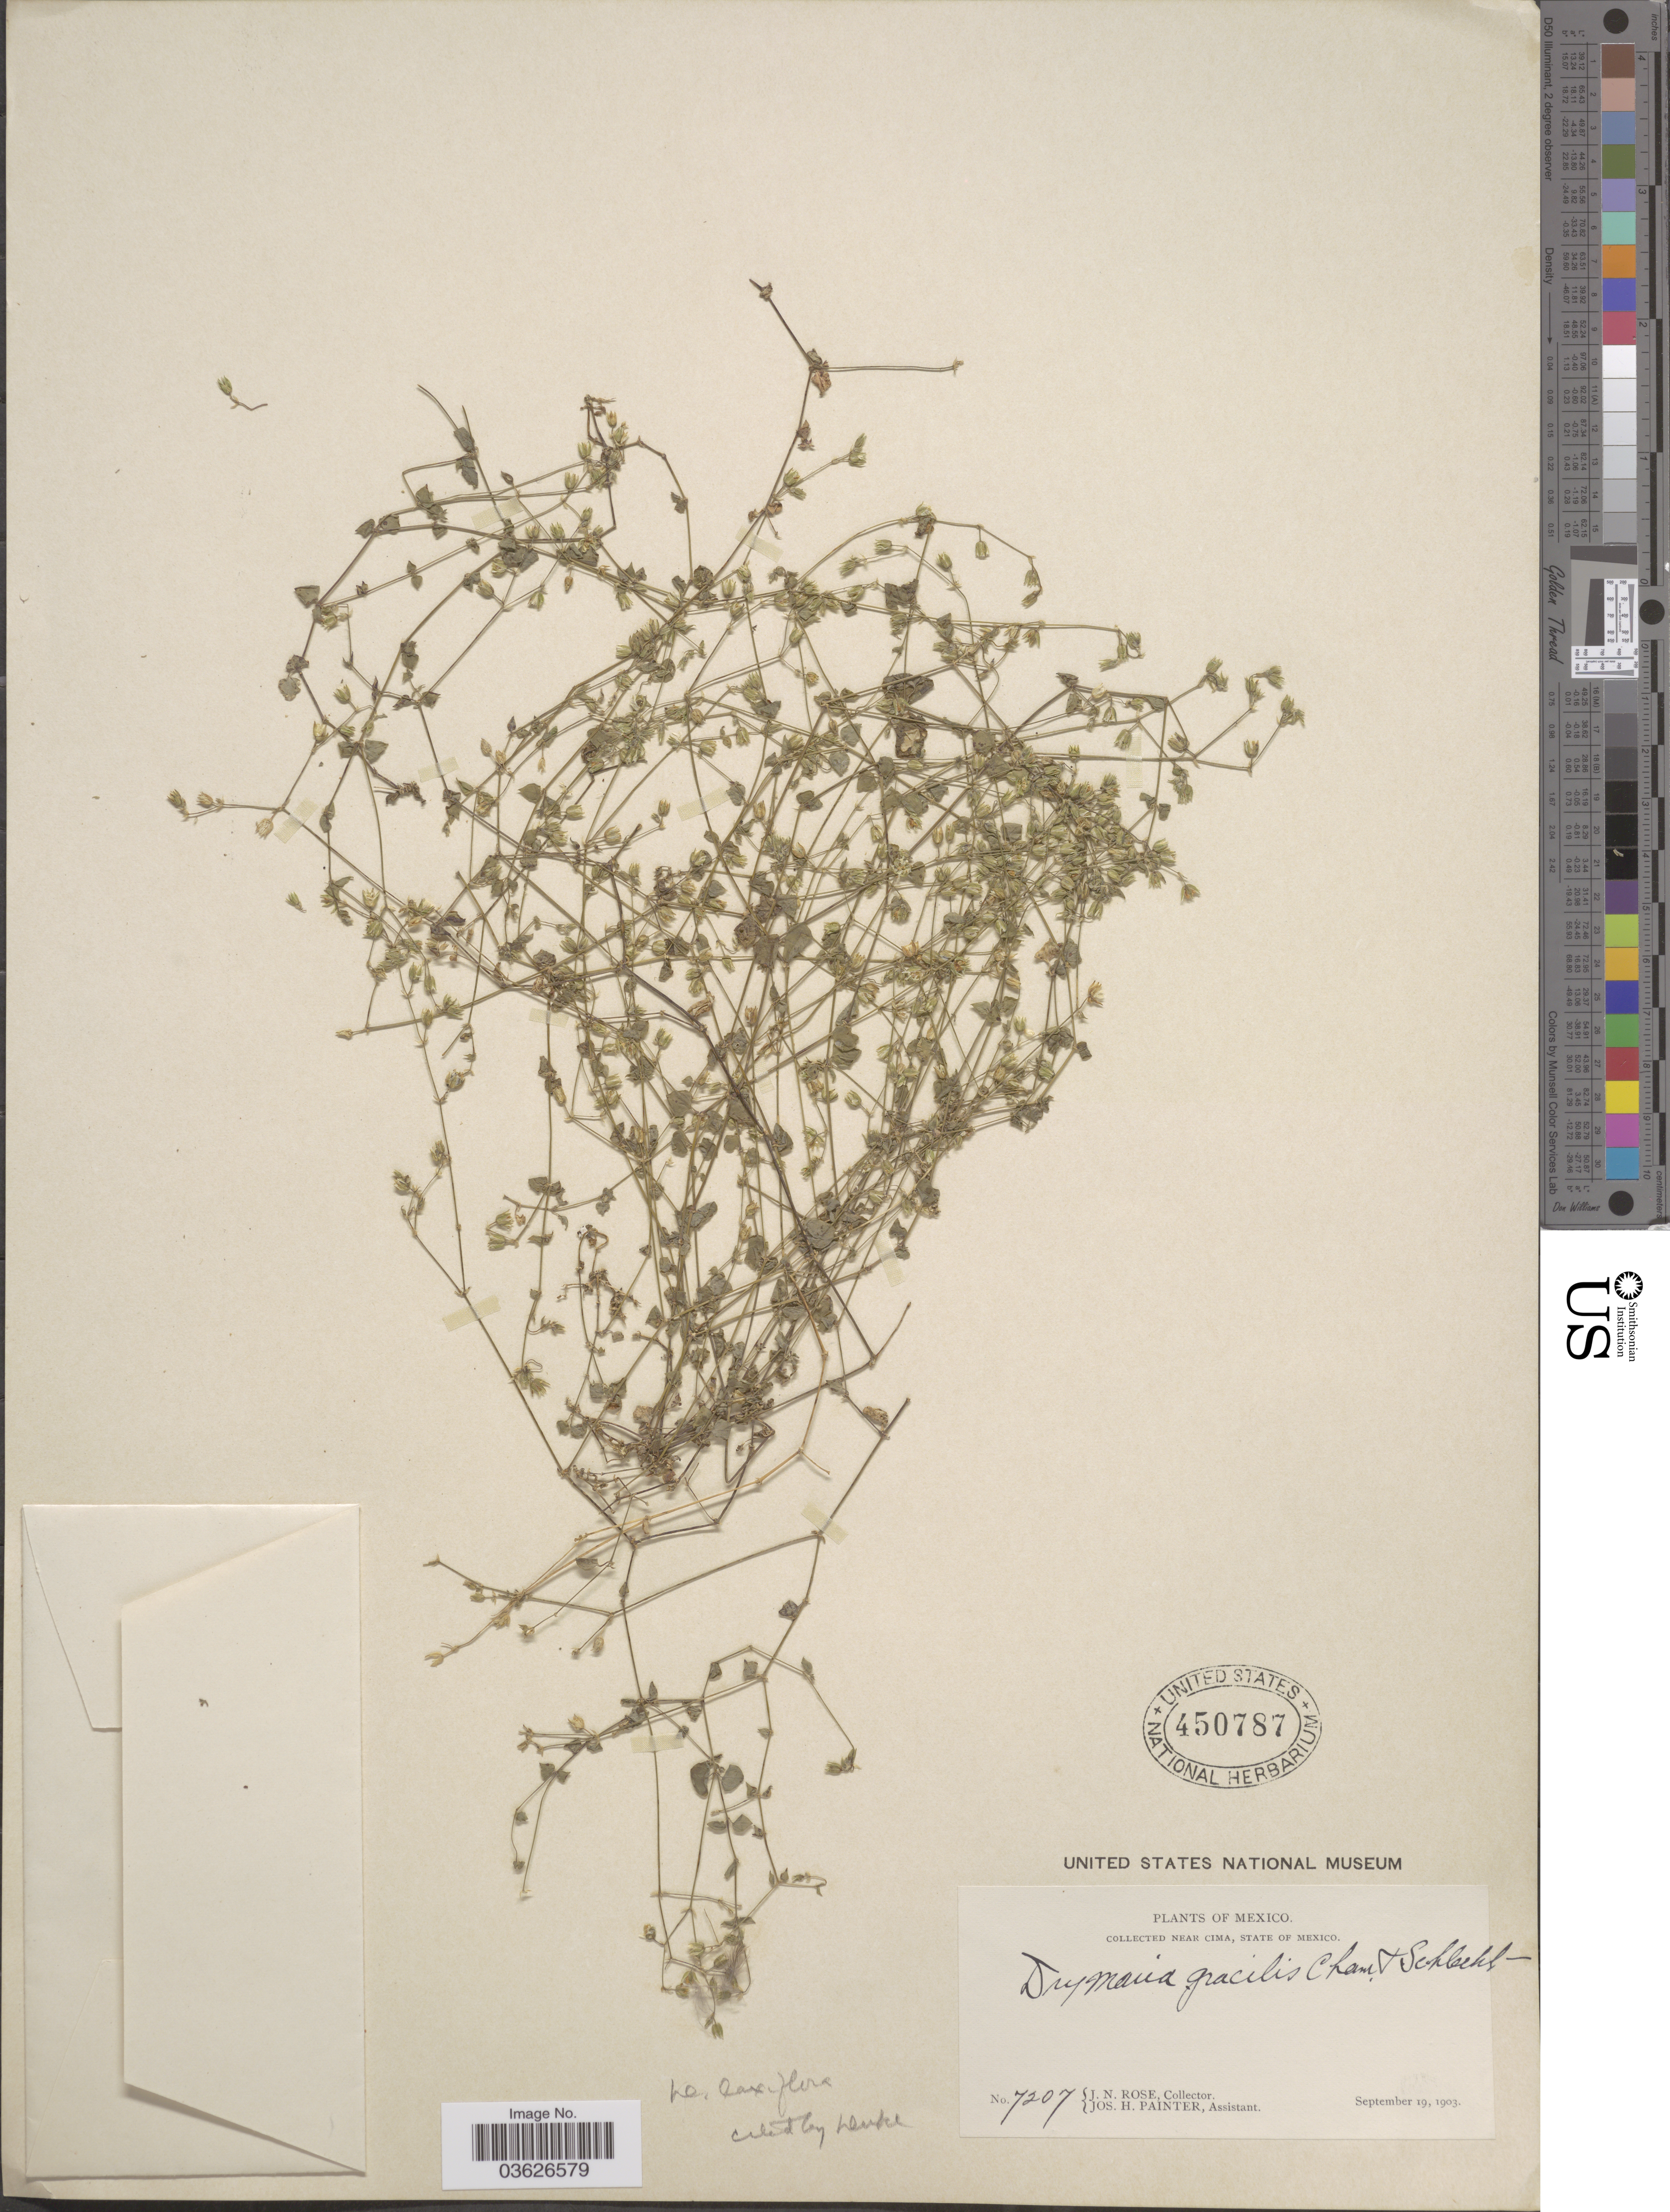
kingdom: Plantae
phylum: Tracheophyta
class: Magnoliopsida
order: Caryophyllales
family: Caryophyllaceae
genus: Drymaria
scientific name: Drymaria laxiflora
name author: Benth.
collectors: J. N. Rose & J. H. Painter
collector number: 7207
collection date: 1903-09-19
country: Mexico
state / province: México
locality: Near Cima.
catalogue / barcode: US 450787